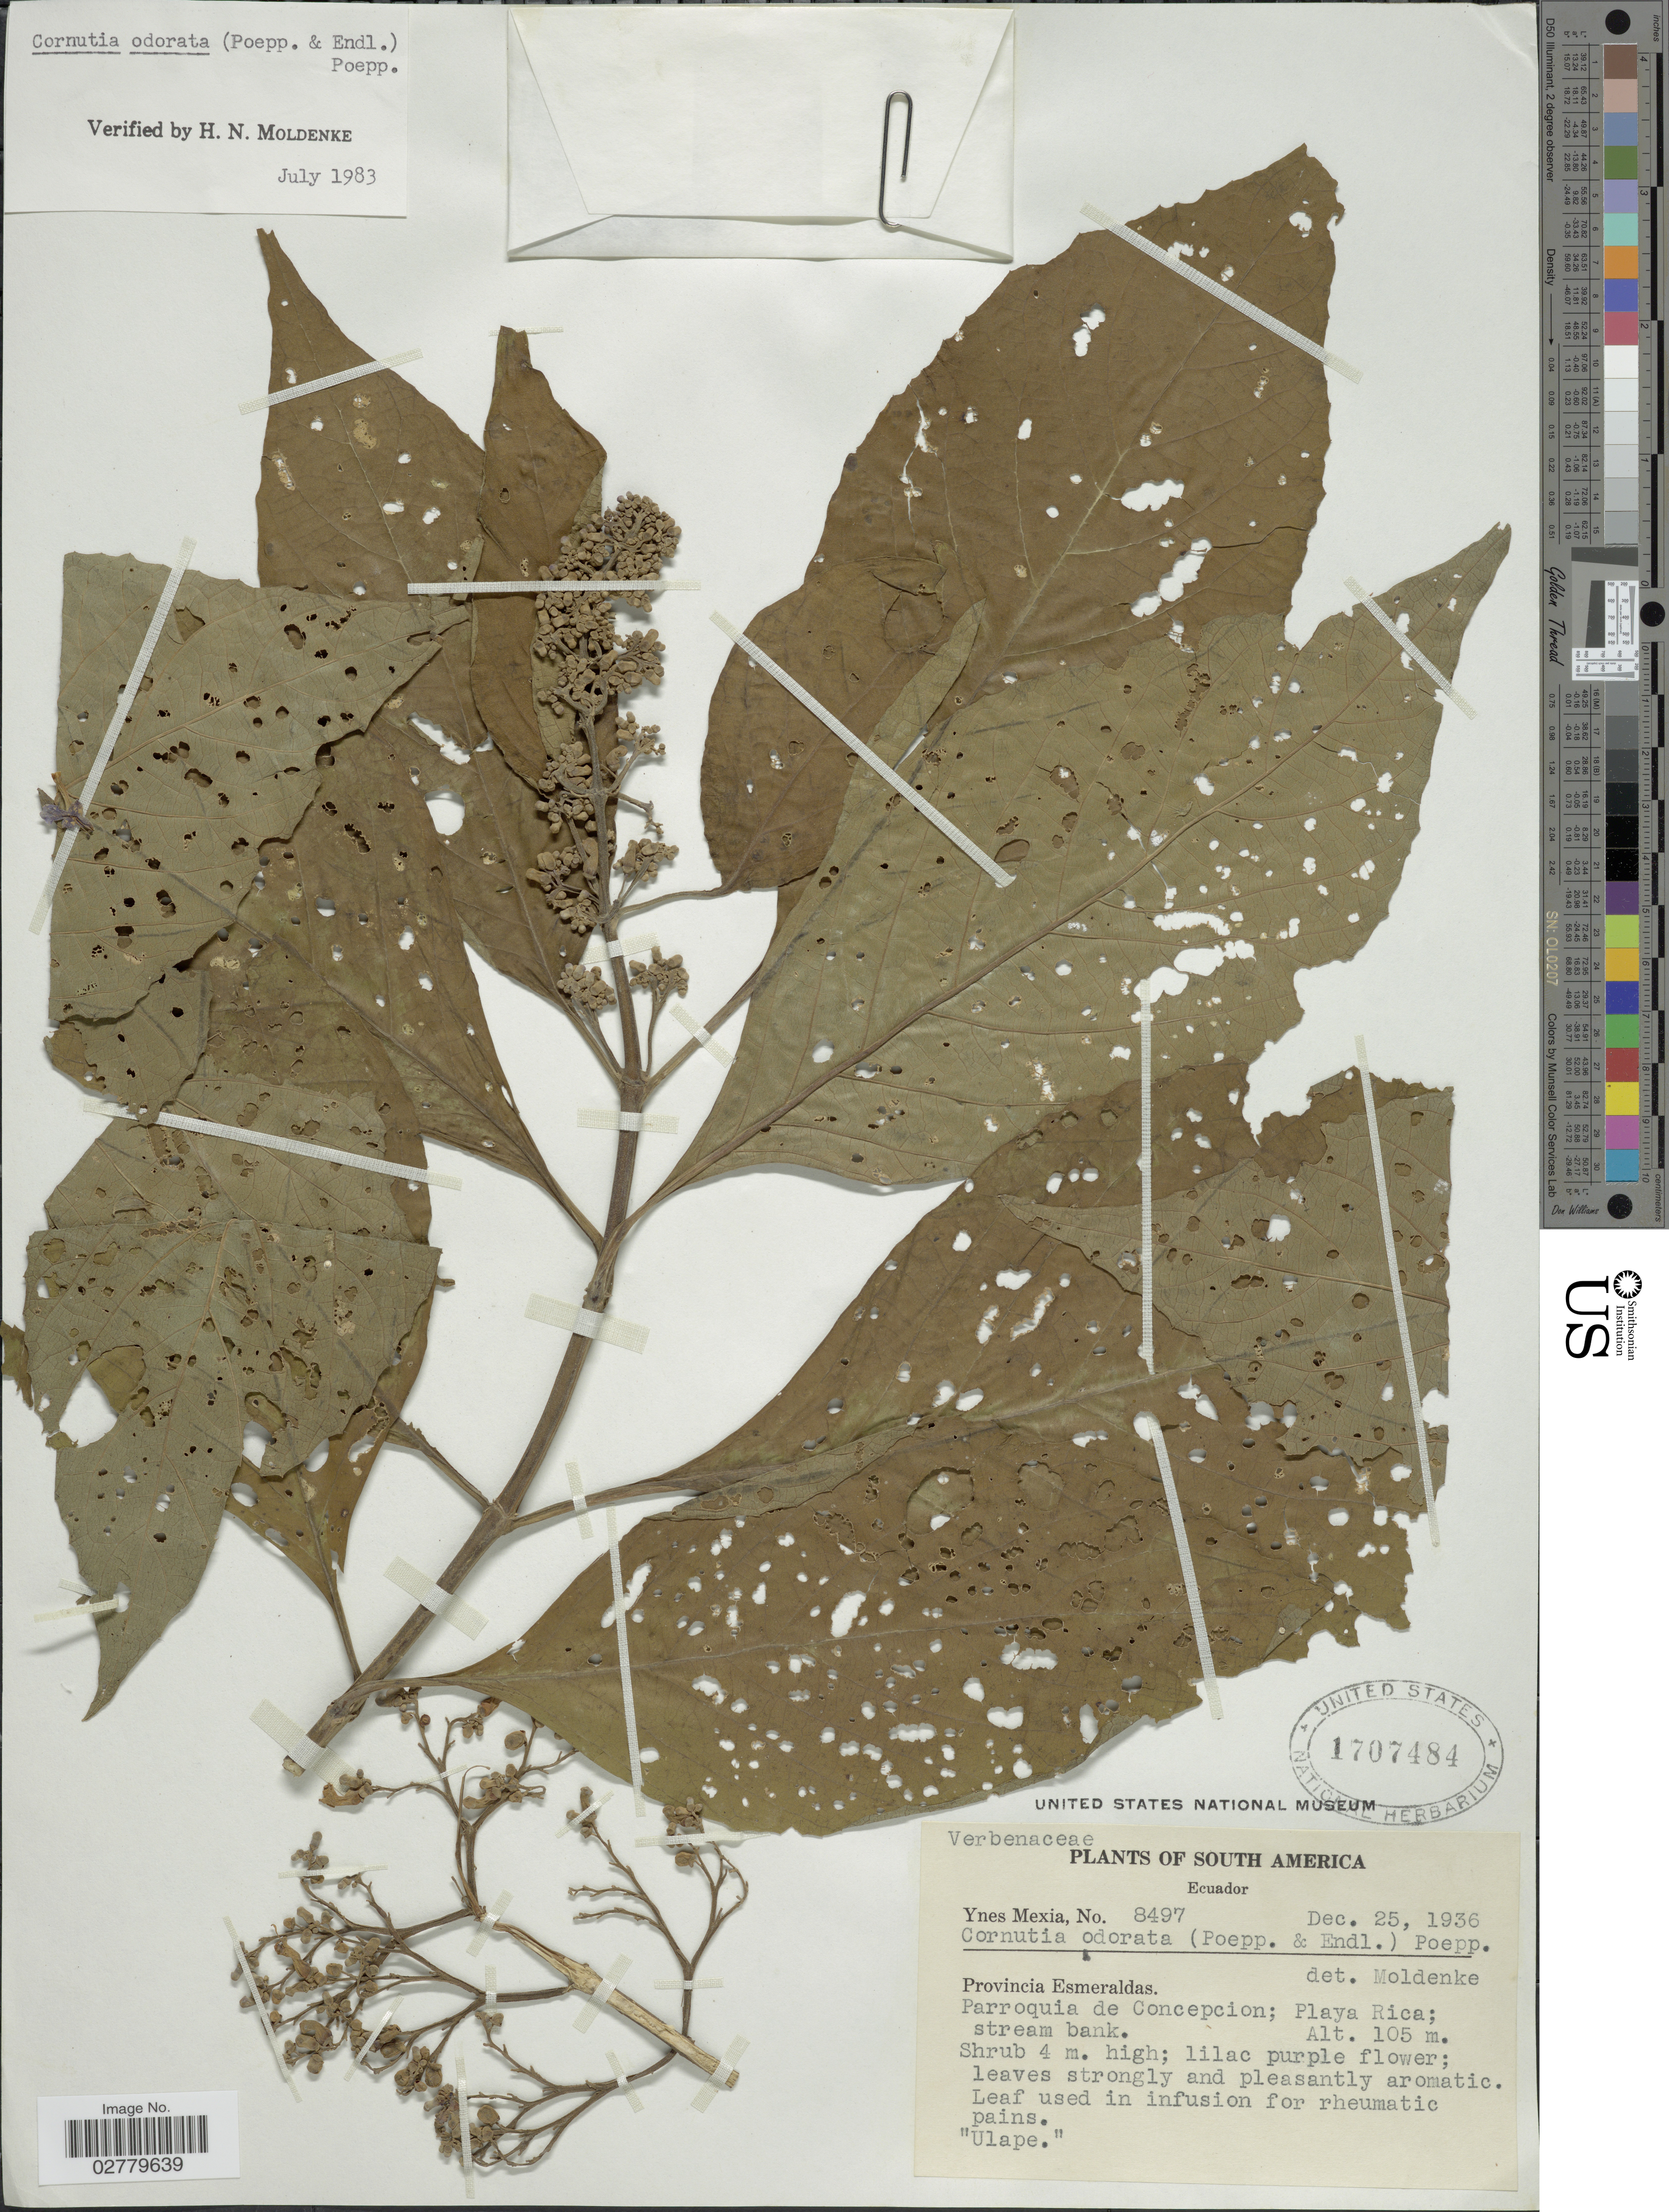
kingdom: Plantae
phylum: Tracheophyta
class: Magnoliopsida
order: Lamiales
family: Lamiaceae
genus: Cornutia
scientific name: Cornutia odorata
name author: (Poepp.) Schauer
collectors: Y. Mexia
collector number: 8497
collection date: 1936-12-25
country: Ecuador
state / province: Esmeraldas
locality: Parroquia de Concepcion; Playa Rica; stream bank.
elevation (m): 105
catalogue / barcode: US 1707484